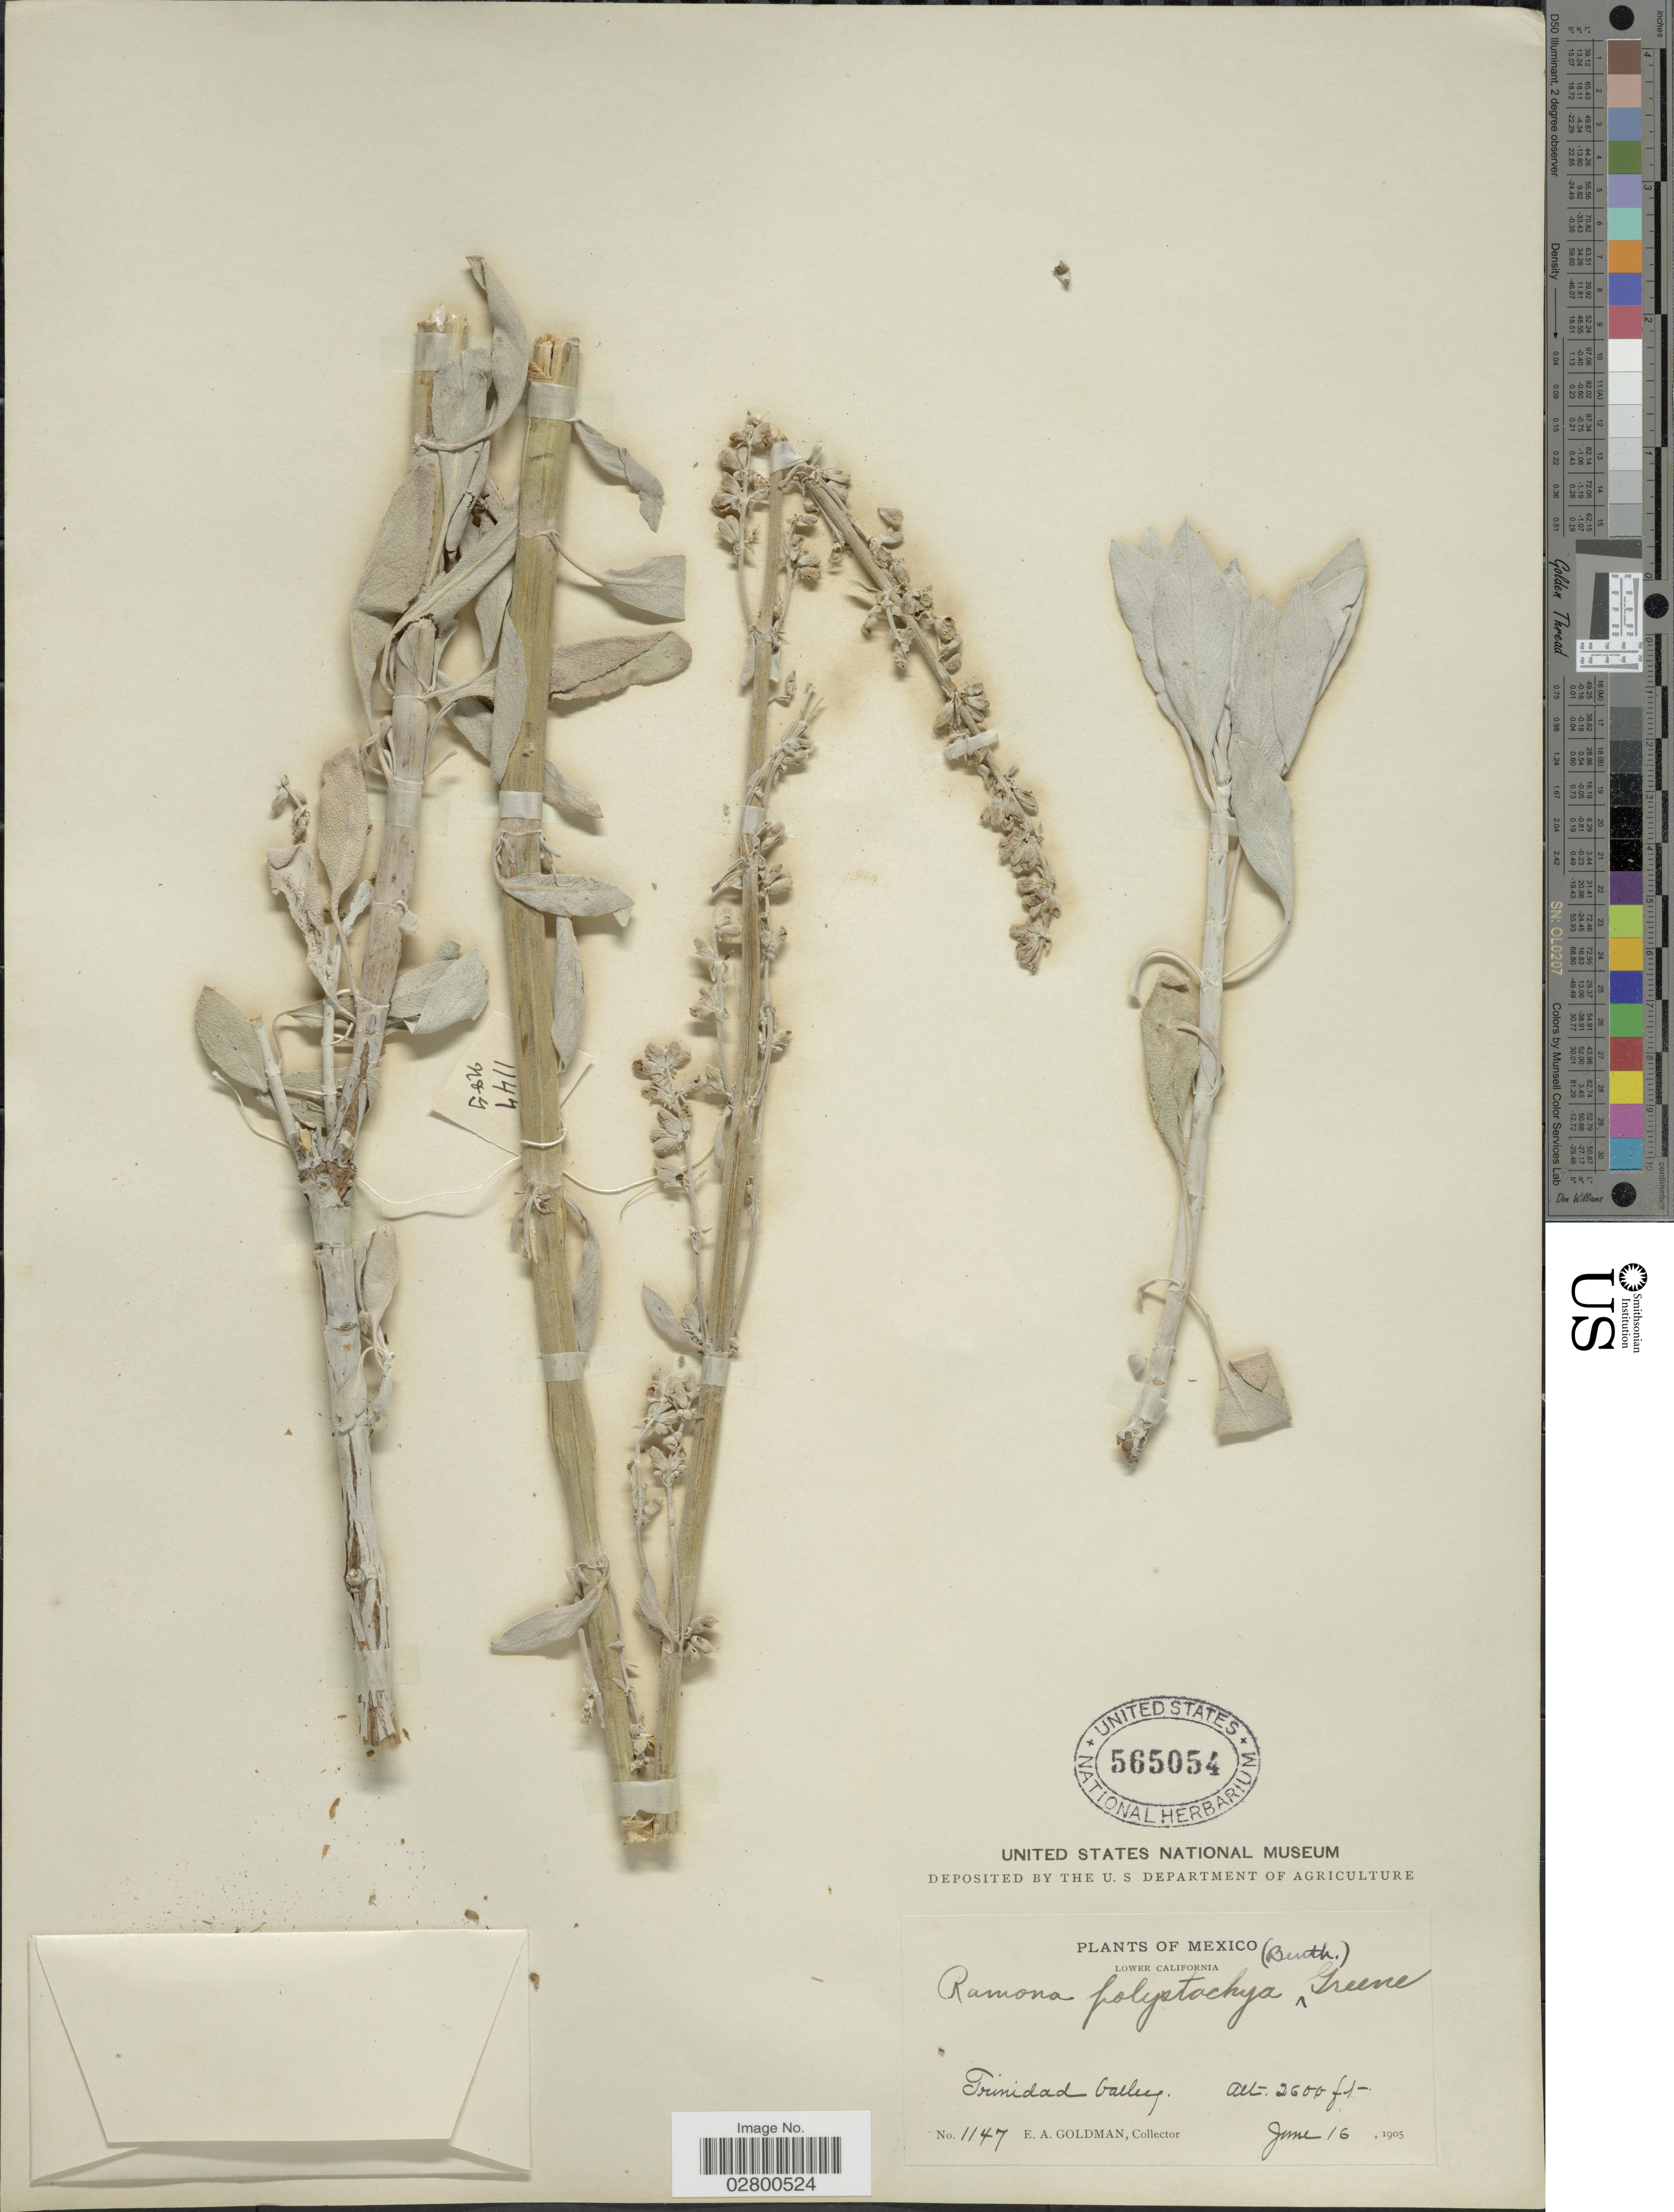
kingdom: Plantae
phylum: Tracheophyta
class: Magnoliopsida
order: Lamiales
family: Lamiaceae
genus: Salvia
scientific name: Salvia apiana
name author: Jeps.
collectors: E. A. Goldman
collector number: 1147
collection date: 1905-06-16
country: Mexico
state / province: Baja California Norte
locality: Lower California. Trinidad valley.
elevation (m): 792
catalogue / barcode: US 565054